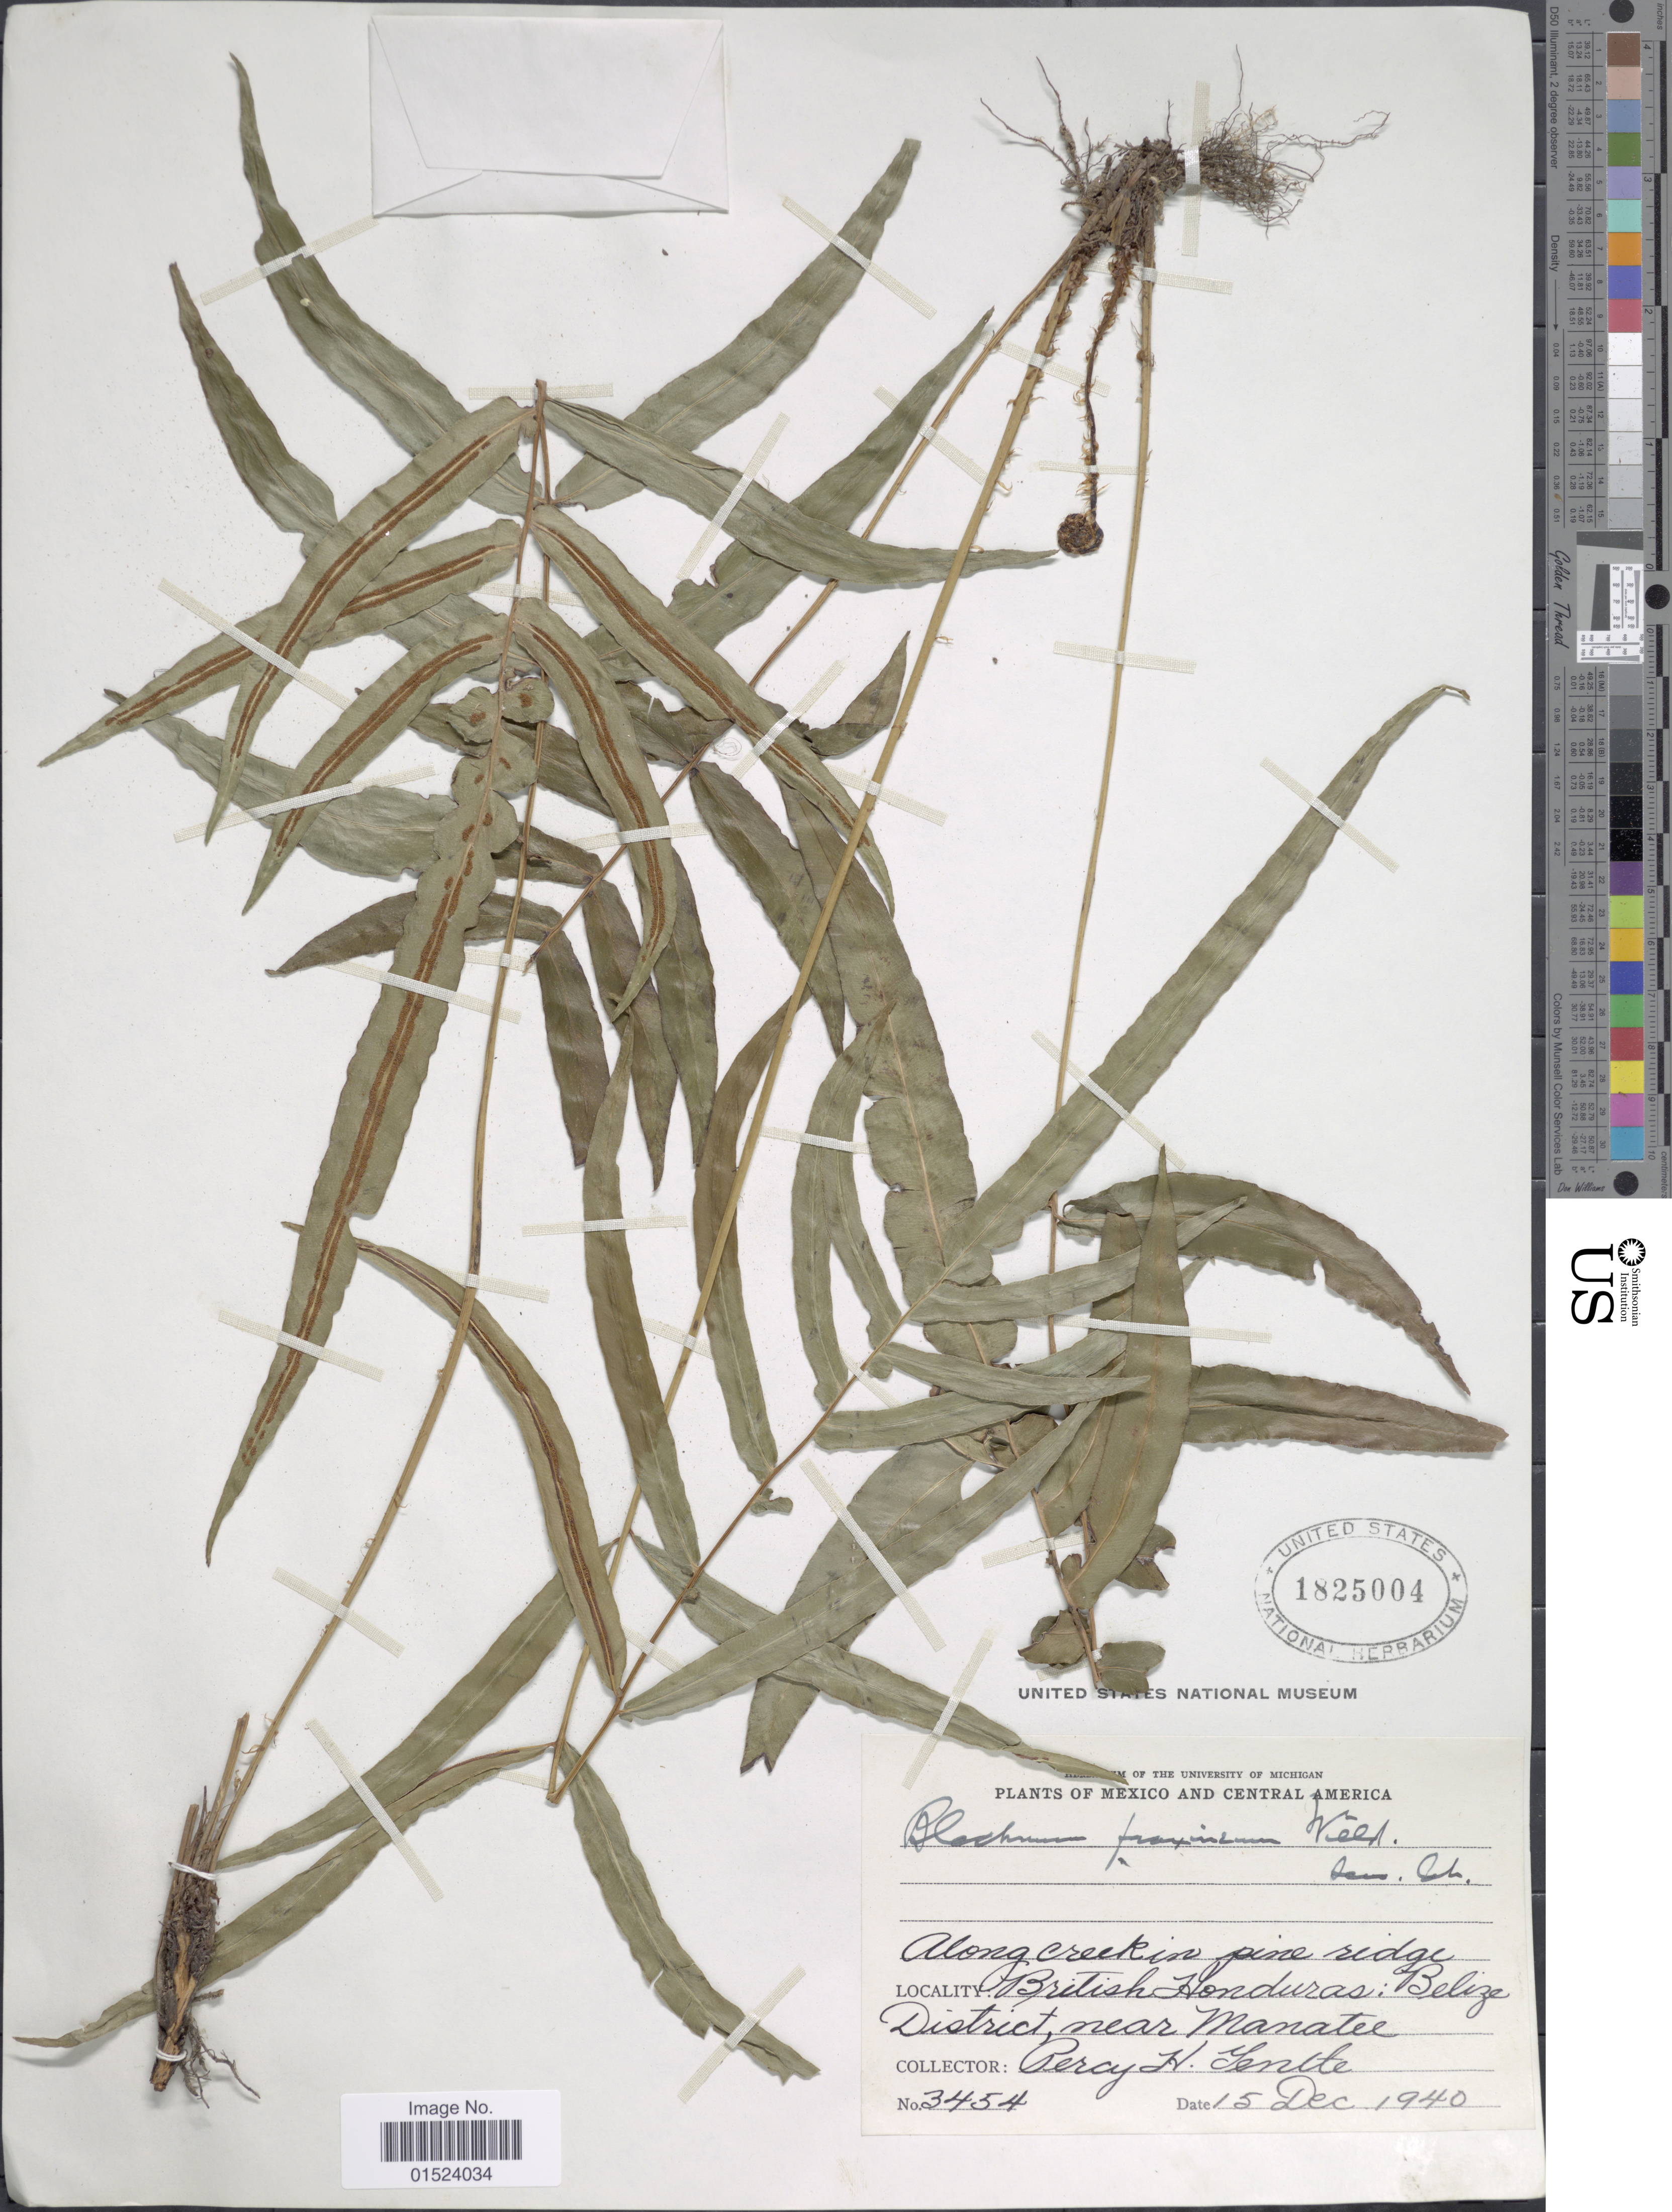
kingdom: Plantae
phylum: Tracheophyta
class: Polypodiopsida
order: Polypodiales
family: Blechnaceae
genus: Blechnum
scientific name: Blechnum gracile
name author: Kaulf.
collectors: P. H. Gentle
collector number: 3454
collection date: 1940-12-15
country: Belize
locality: British Honduras, Belize District, near Manatee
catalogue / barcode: US 1825004